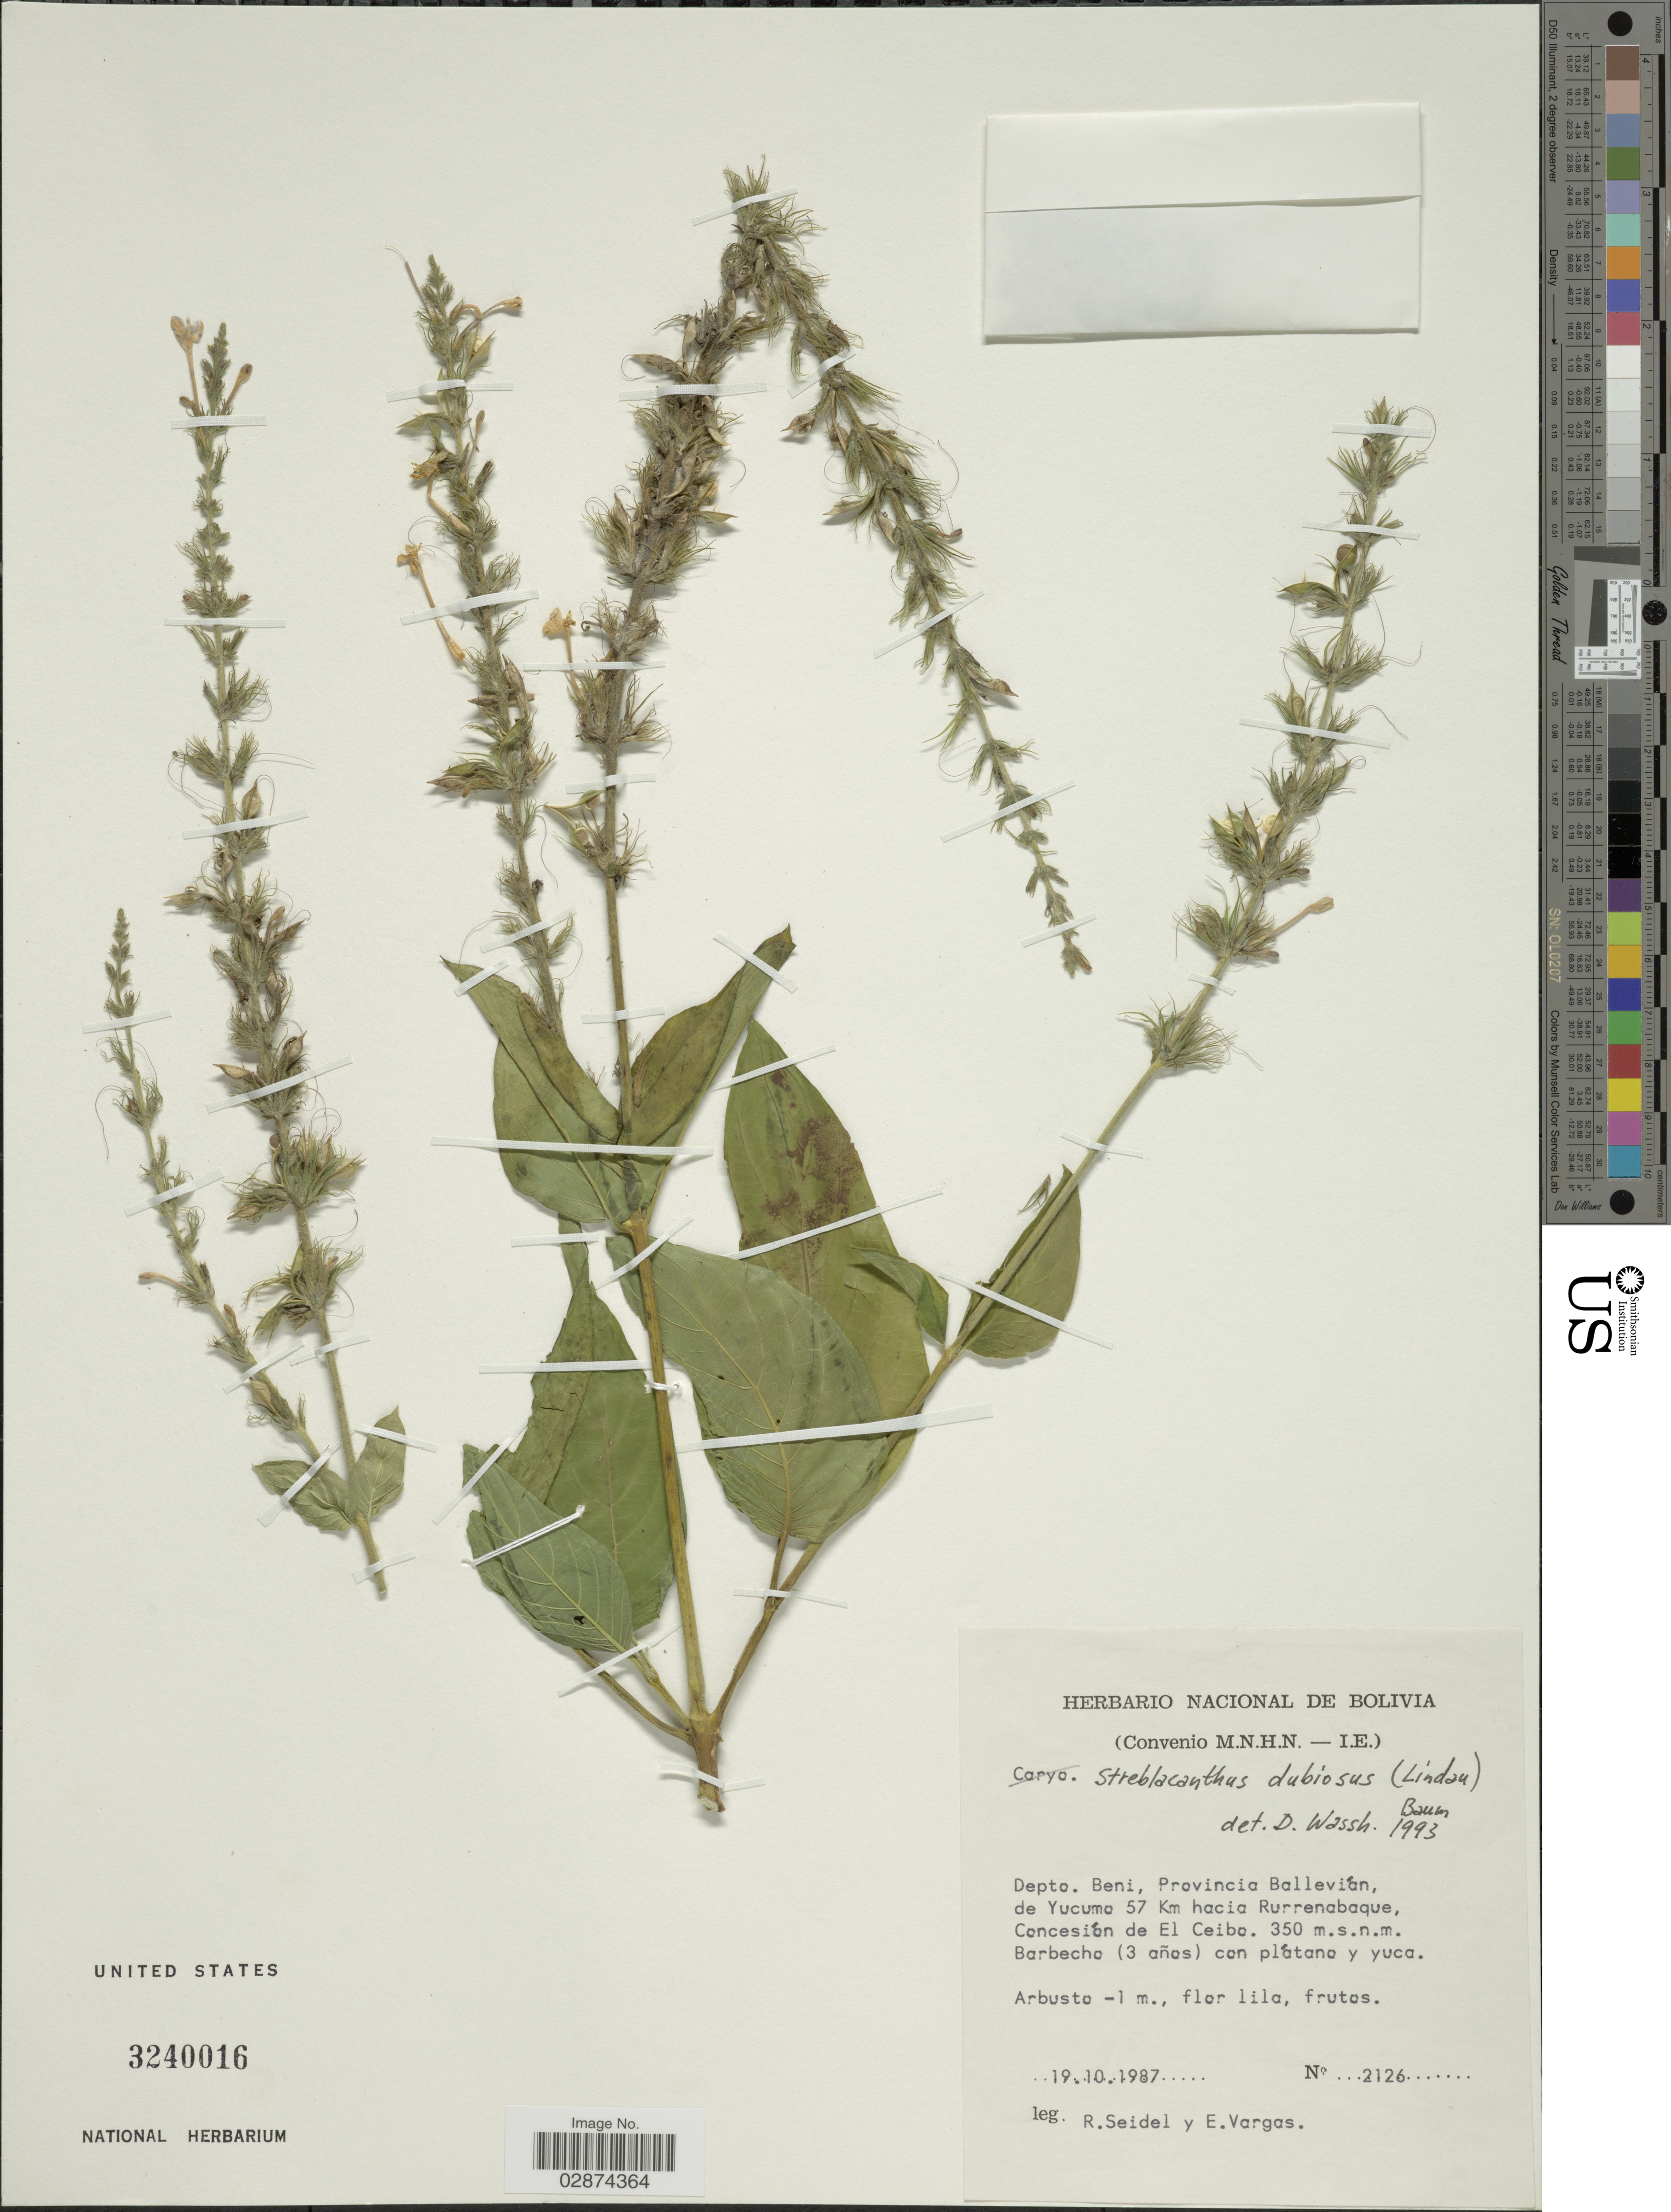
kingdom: Plantae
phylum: Tracheophyta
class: Magnoliopsida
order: Lamiales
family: Acanthaceae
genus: Streblacanthus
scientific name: Streblacanthus dubiosus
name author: (Lindau) V.M. Baum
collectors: R. Seidel & E. Vargas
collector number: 2126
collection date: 1987-10-19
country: Bolivia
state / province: Beni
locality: Depto. Beni, Provincia Ballevían, de Yucuma 57 Km hacia Rurrenabaque, Concesíon de El Ceiba.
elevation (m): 350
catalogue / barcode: US 3240016